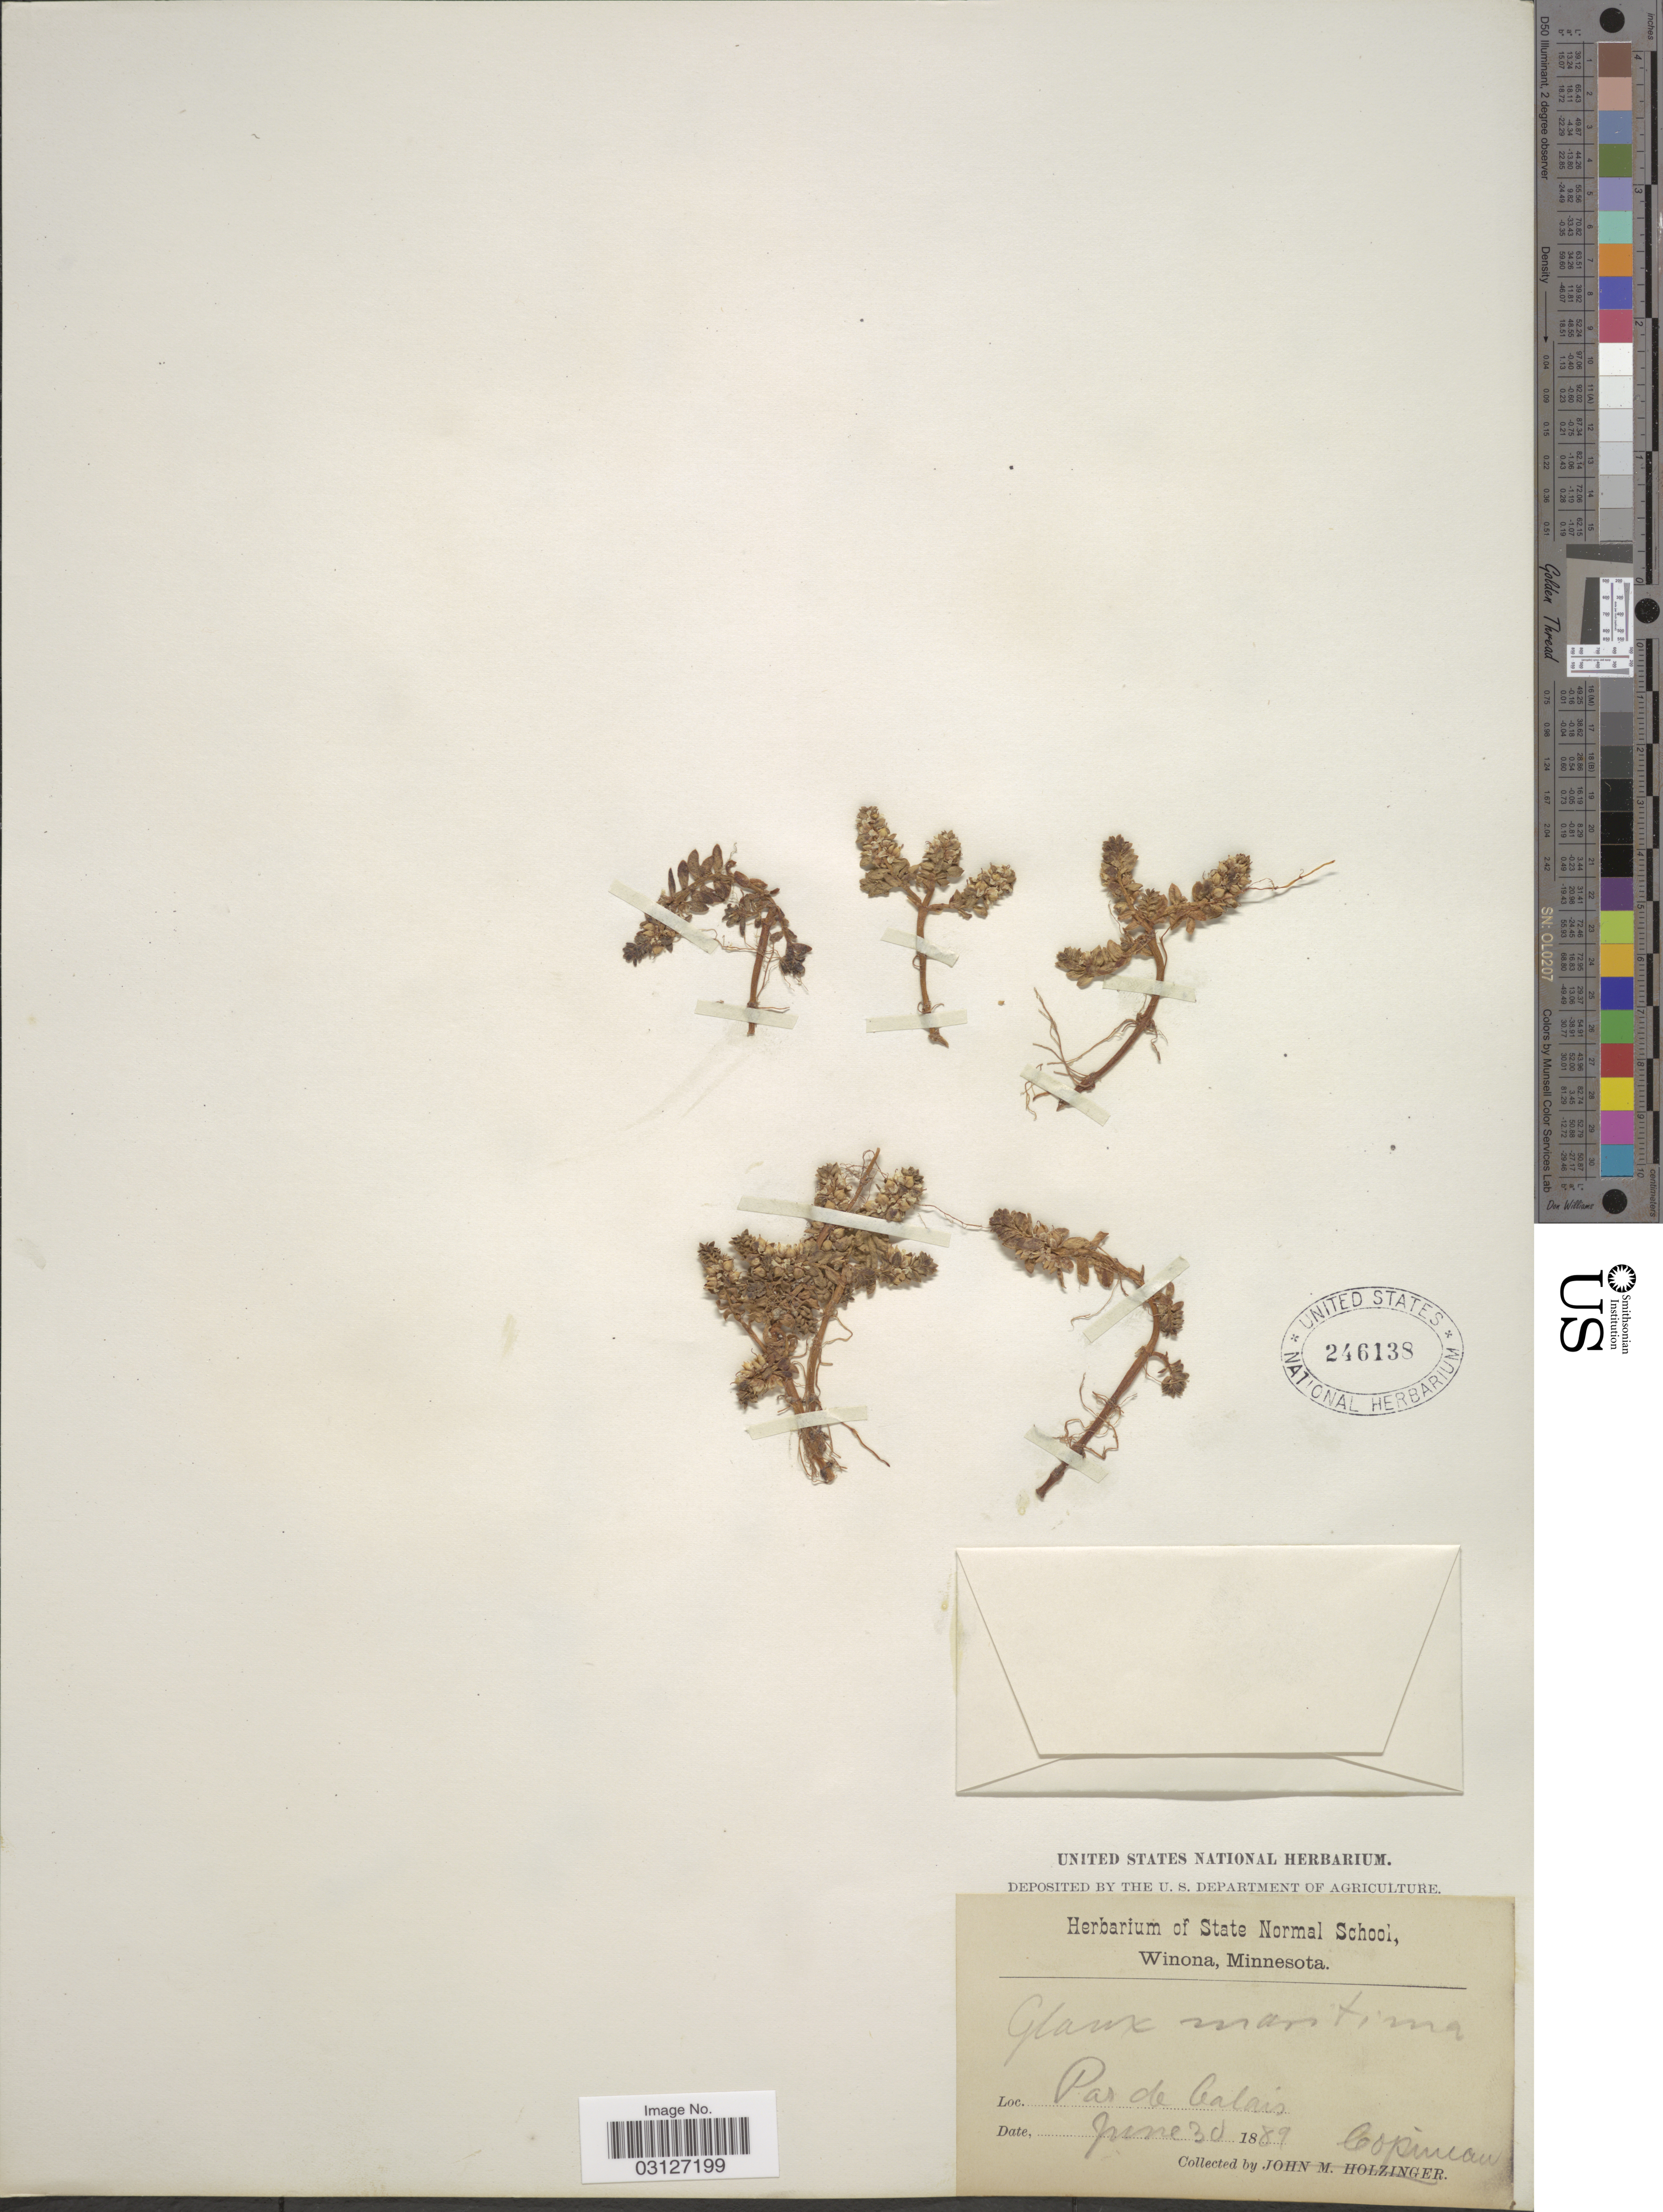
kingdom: Plantae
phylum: Tracheophyta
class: Magnoliopsida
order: Ericales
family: Primulaceae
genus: Glaux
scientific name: Glaux maritima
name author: L.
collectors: C. Copineau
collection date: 1889-06-30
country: France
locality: Pas de Calais.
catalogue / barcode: US 246138